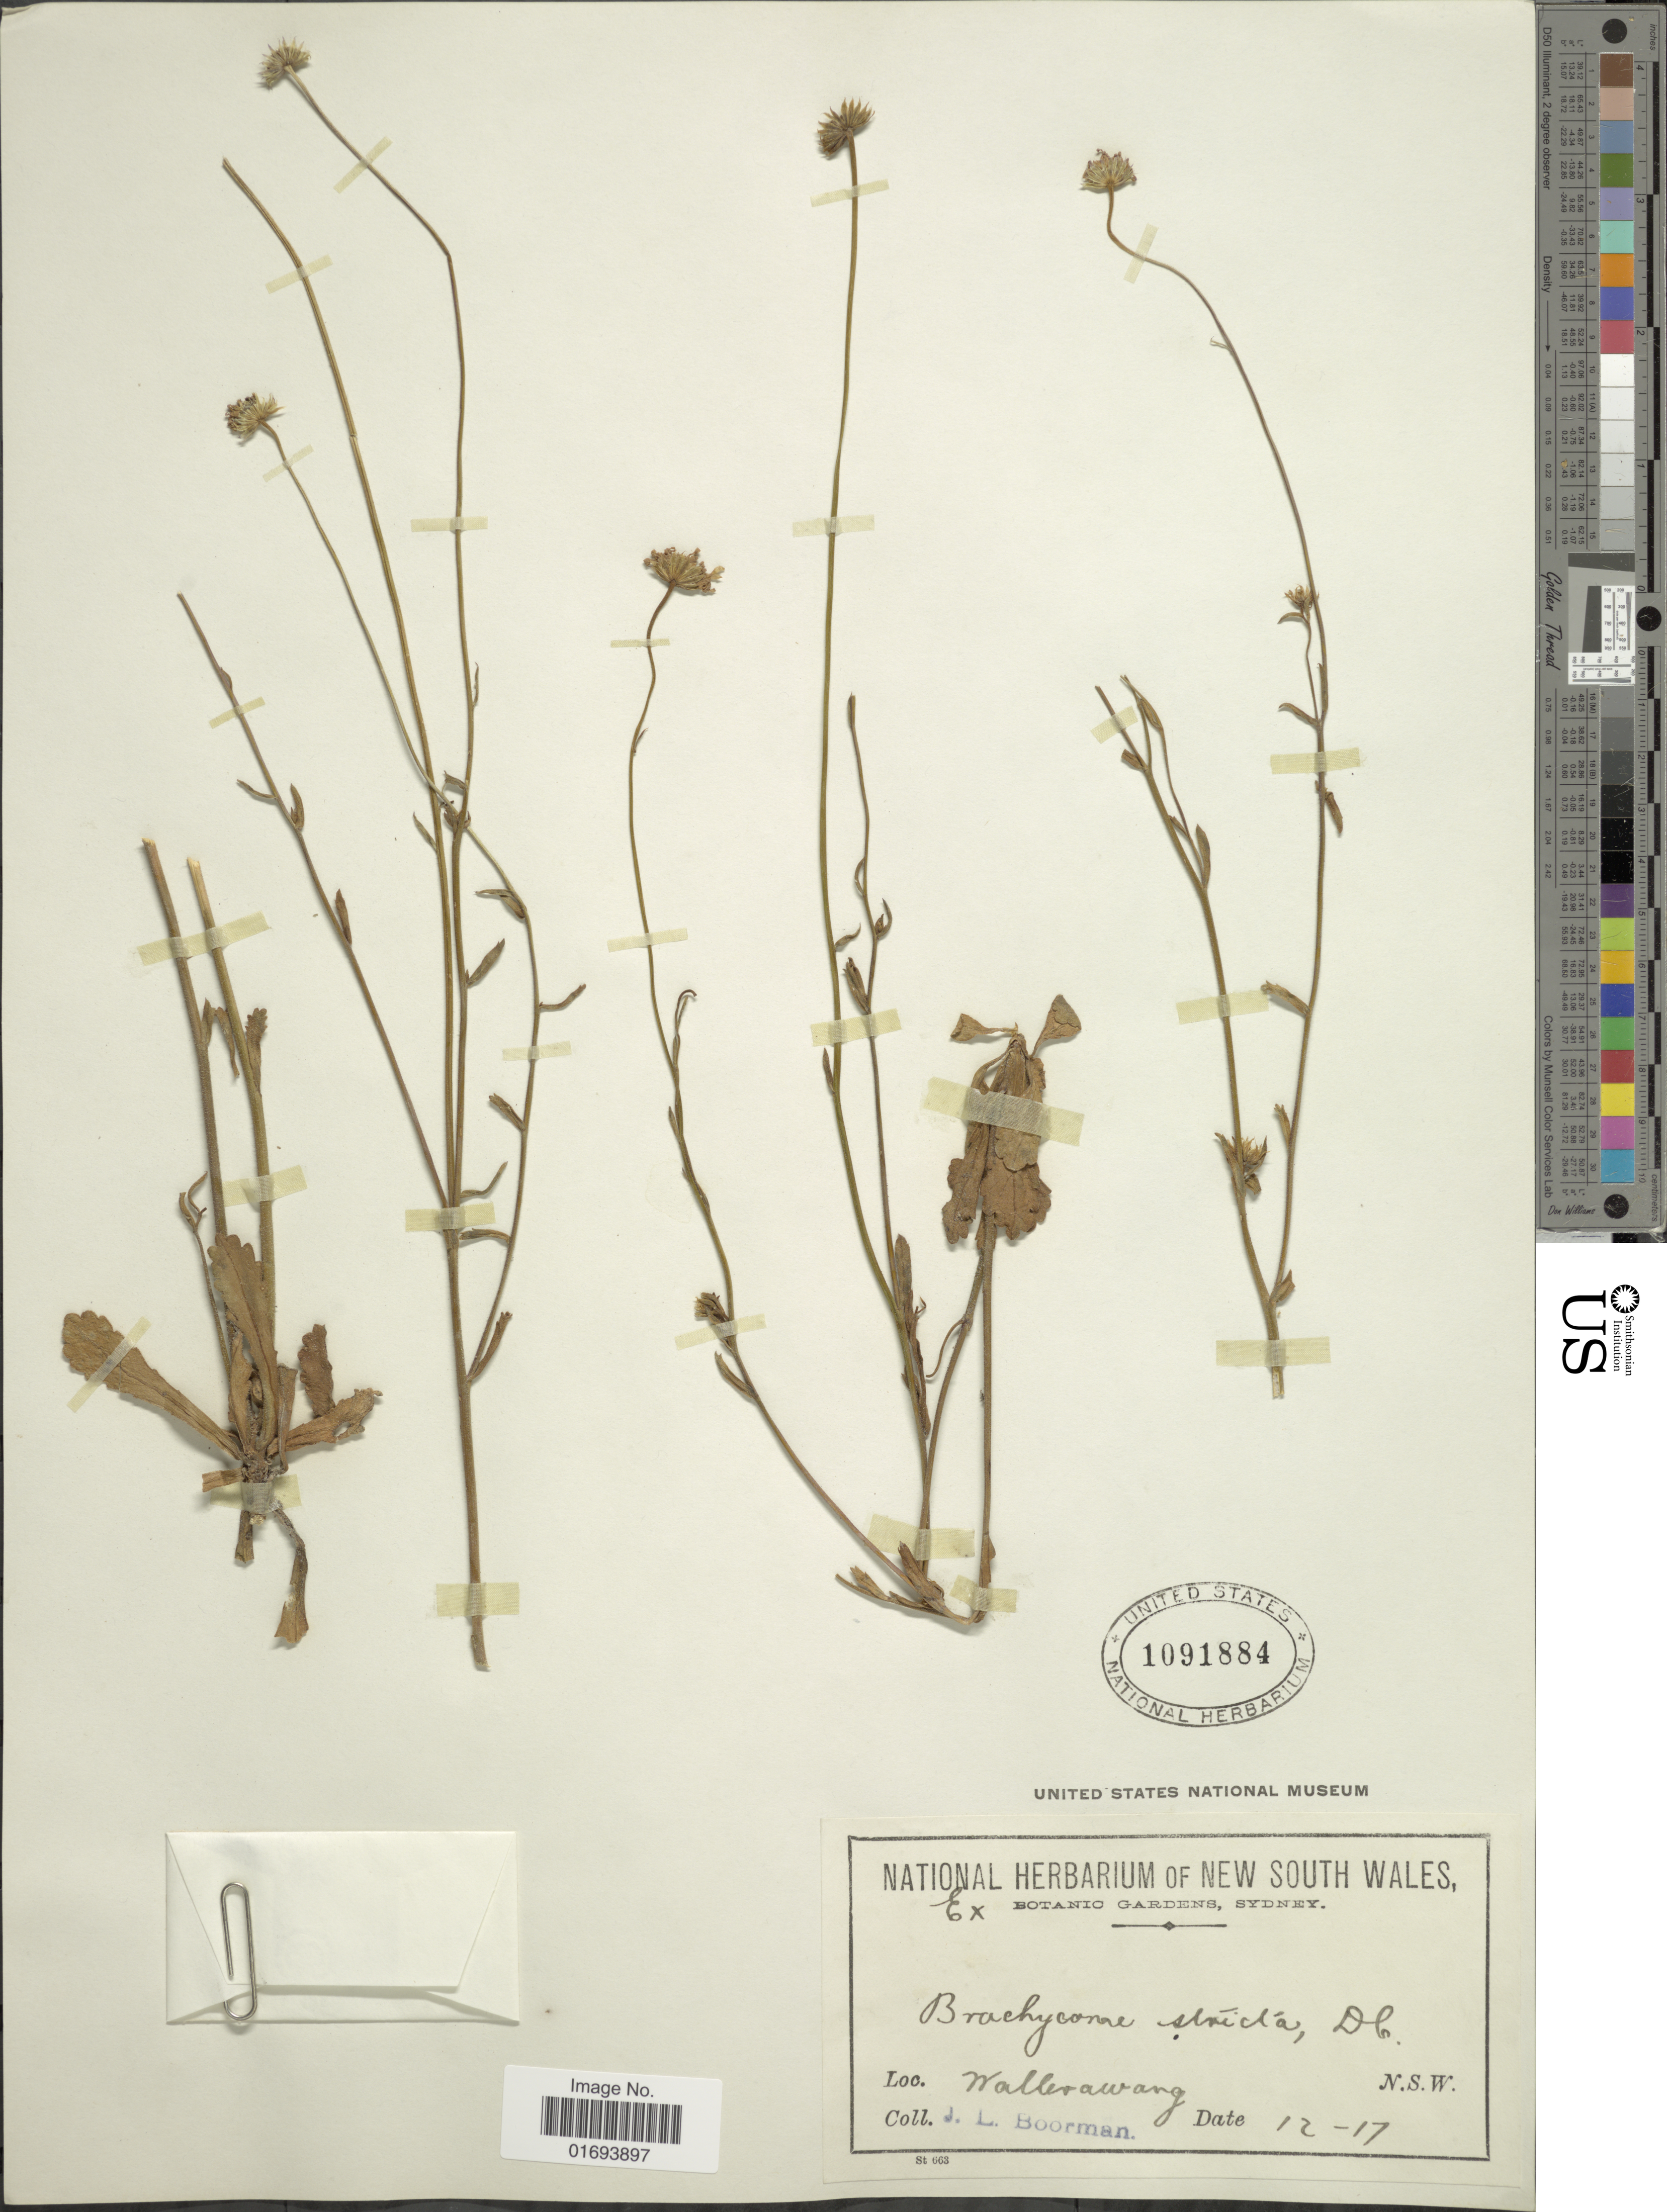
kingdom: Plantae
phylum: Tracheophyta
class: Magnoliopsida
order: Asterales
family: Asteraceae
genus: Brachyscome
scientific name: Brachyscome stricta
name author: DC.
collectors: J. Boorman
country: Australia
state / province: New South Wales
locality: Wallerlawang, N. S. W.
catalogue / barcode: US 1091884